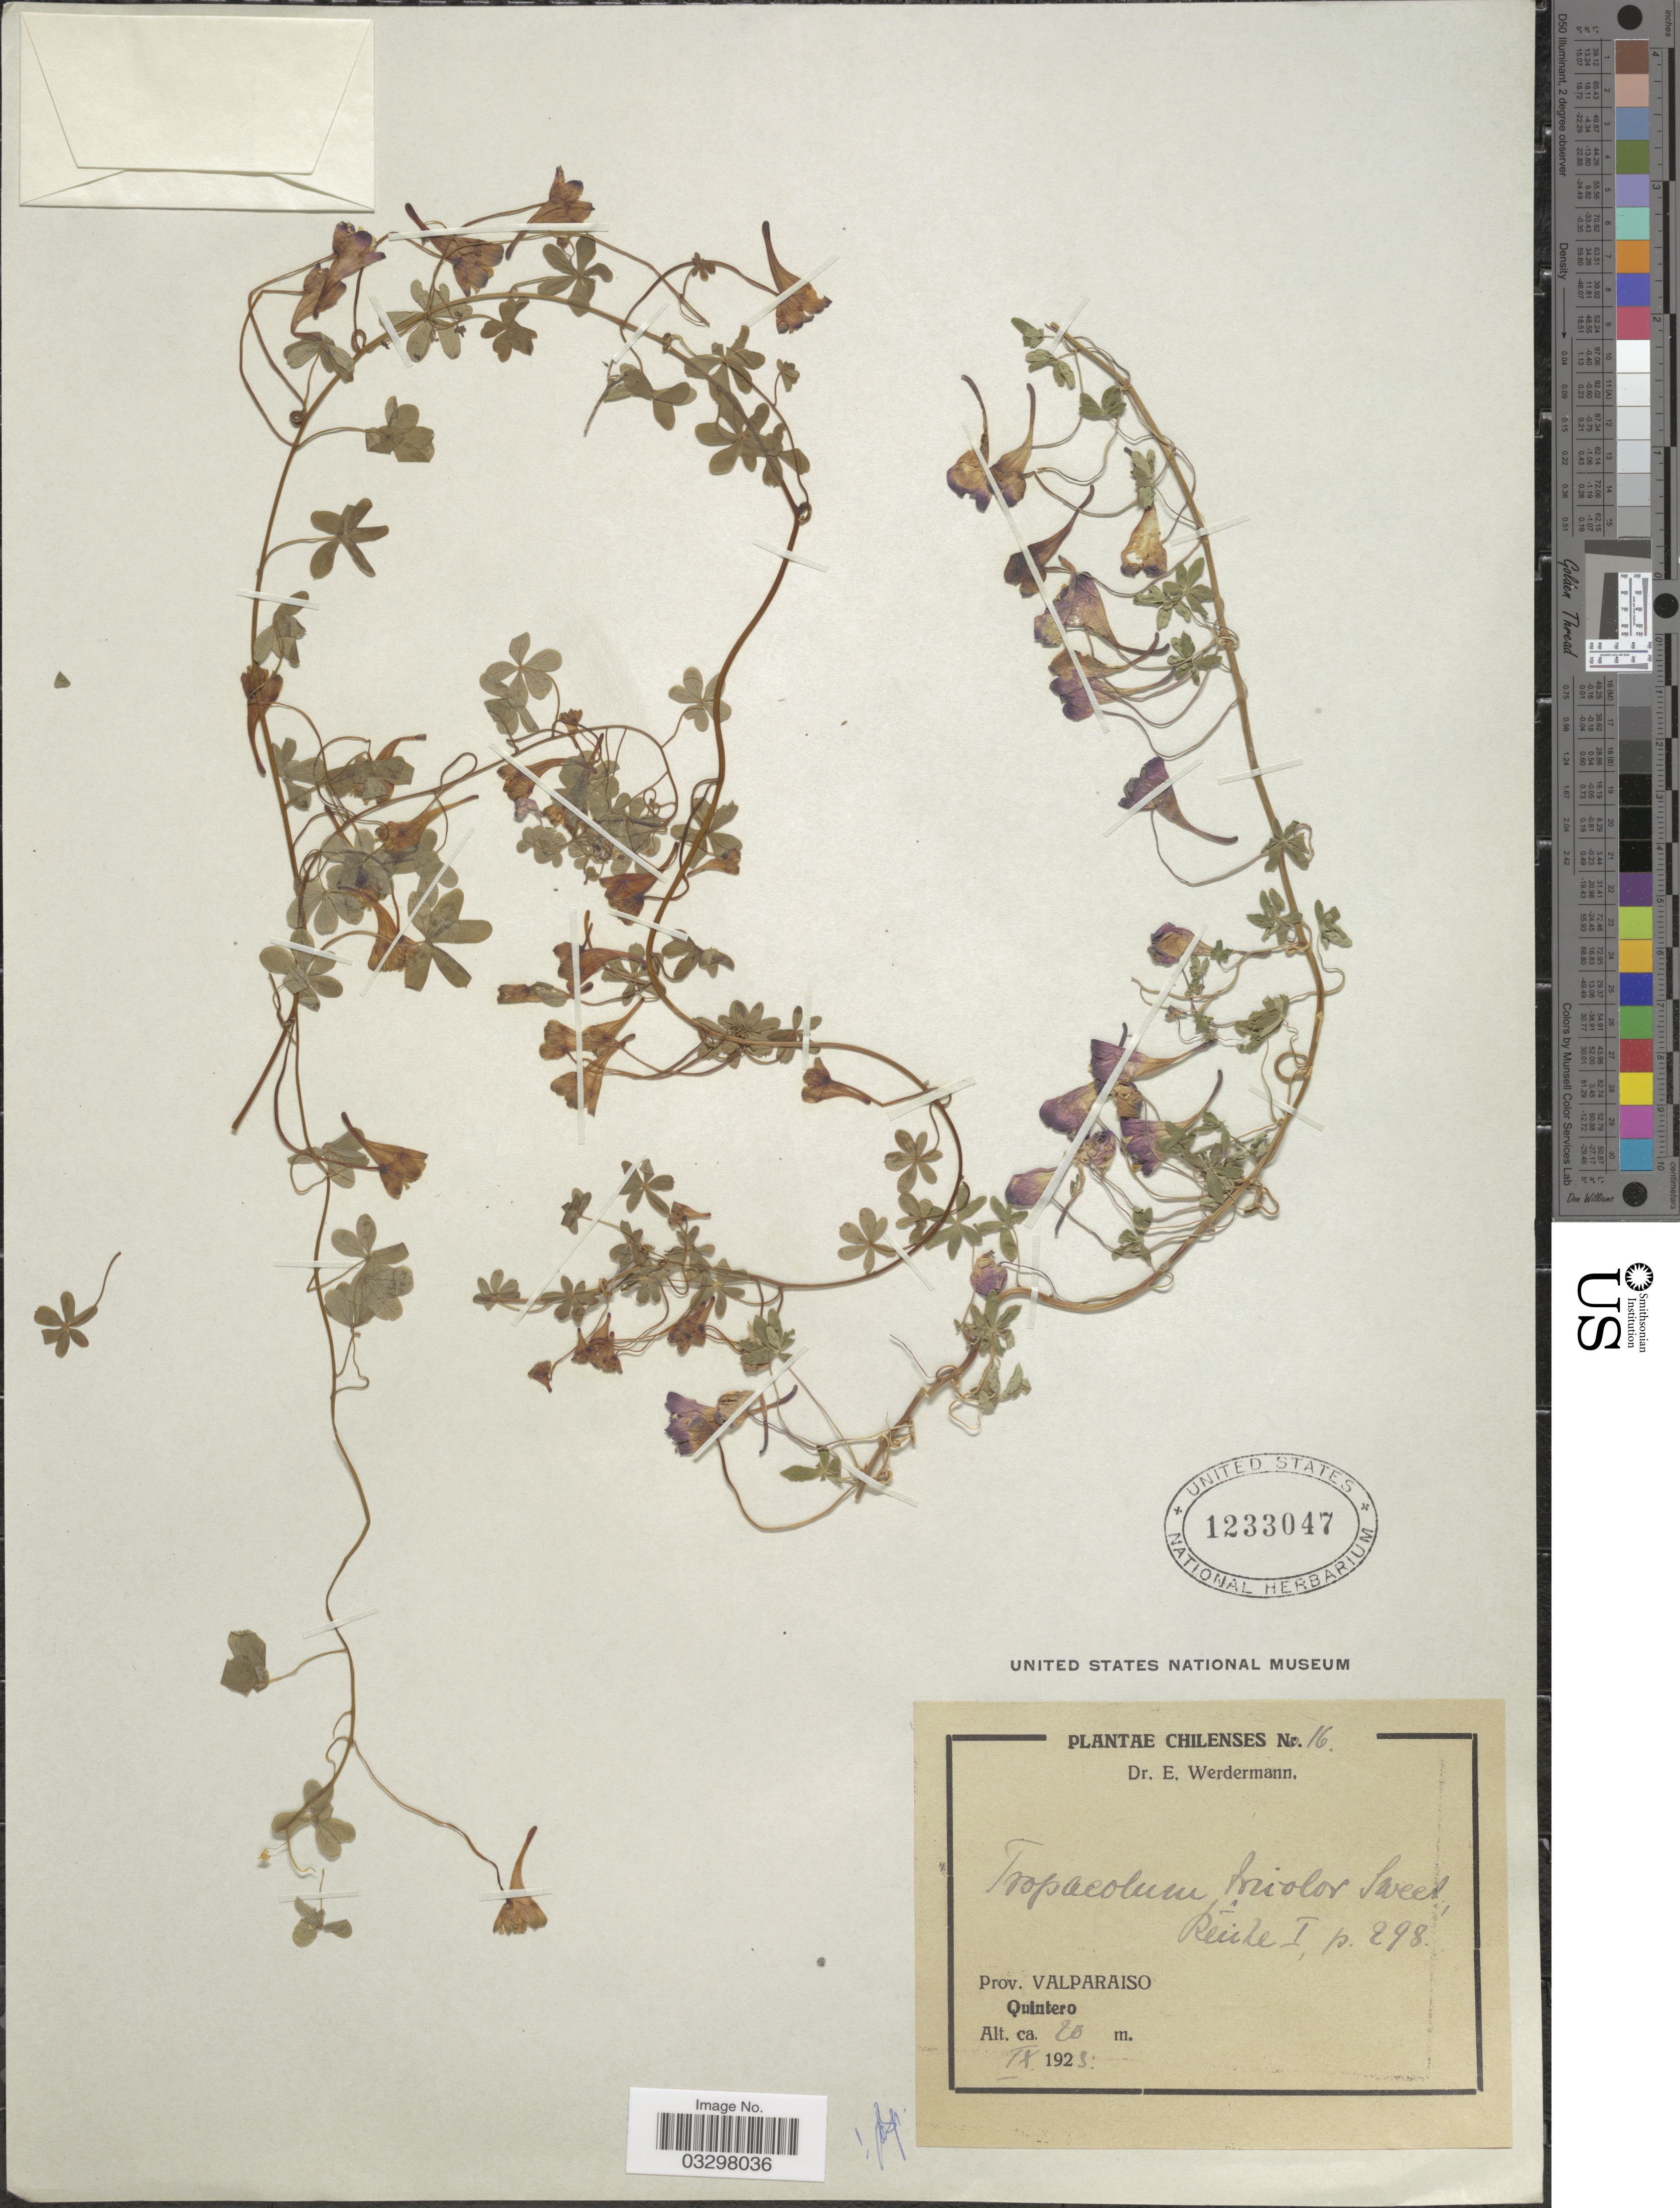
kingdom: Plantae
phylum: Tracheophyta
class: Magnoliopsida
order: Brassicales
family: Tropaeolaceae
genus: Tropaeolum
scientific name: Tropaeolum tricolor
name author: Sweet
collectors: E. Werdermann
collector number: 16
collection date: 1923-09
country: Chile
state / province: Valparaíso (V)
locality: Prov. Valparaiso, Quintero.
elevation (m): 20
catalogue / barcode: US 1233047